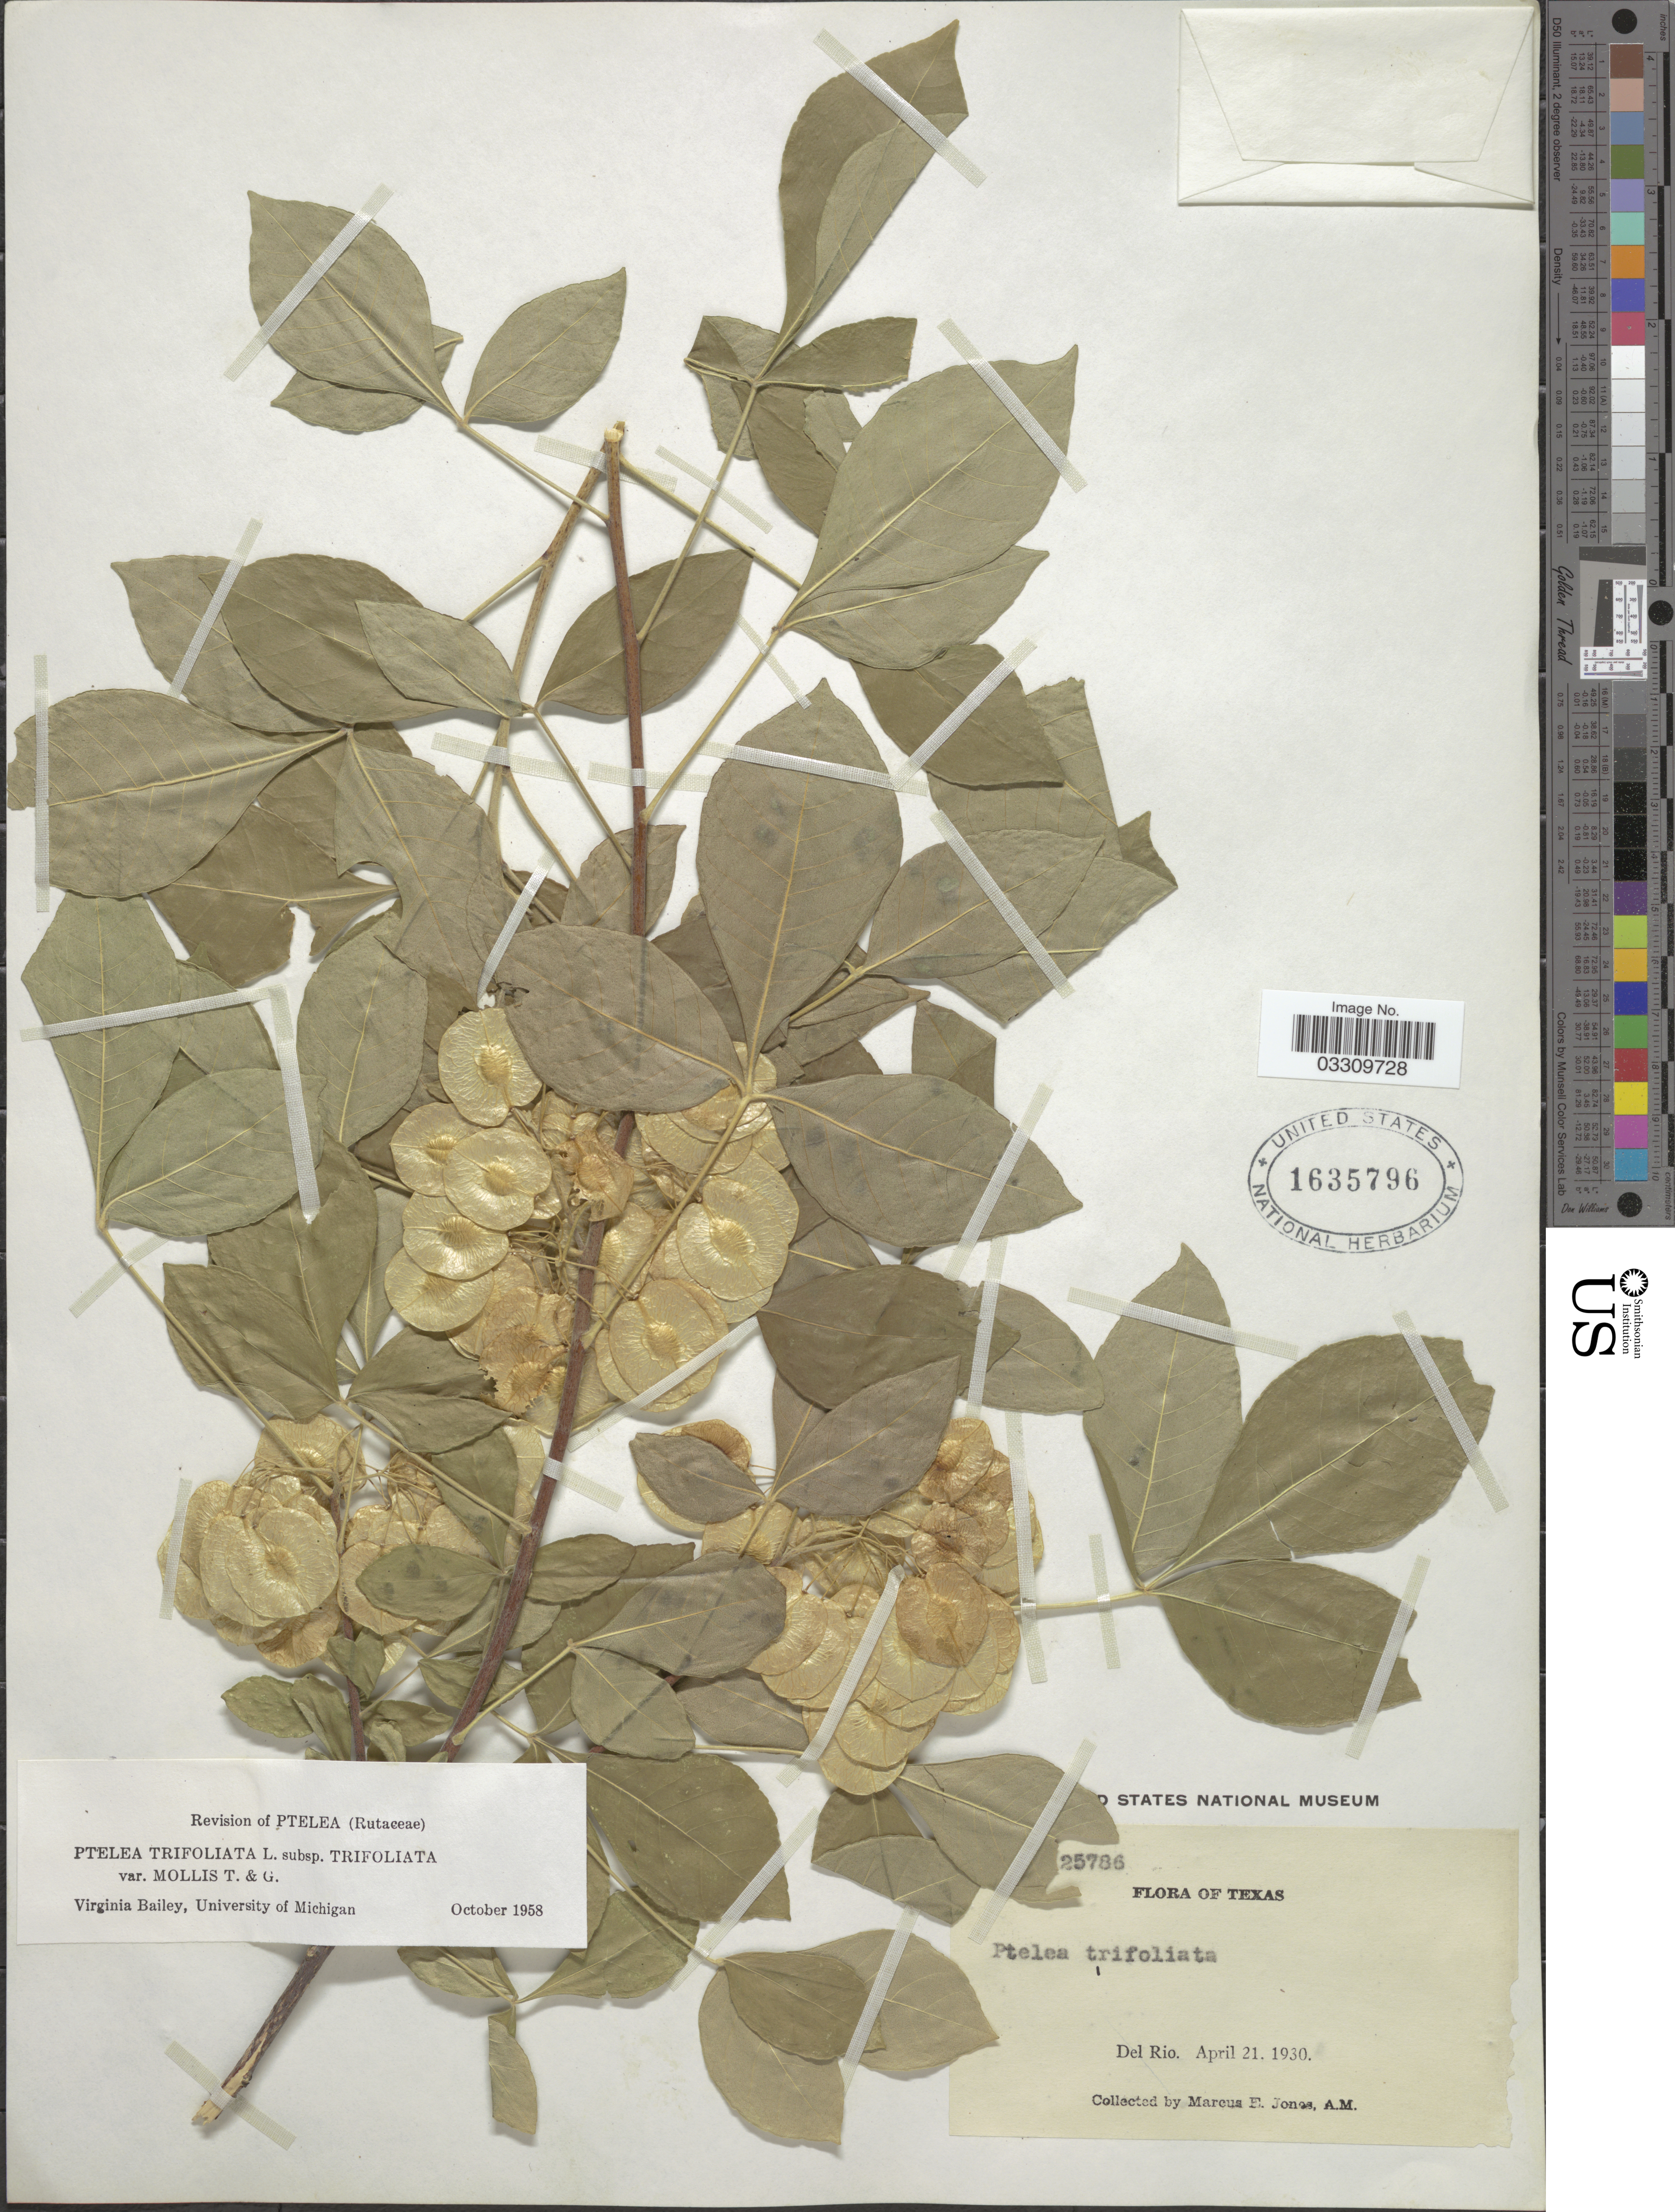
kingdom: Plantae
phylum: Tracheophyta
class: Magnoliopsida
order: Sapindales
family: Rutaceae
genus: Ptelea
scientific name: Ptelea trifoliata var. mollis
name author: Torr. & A. Gray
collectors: M. E. Jones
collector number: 25786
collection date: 1930-04-21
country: United States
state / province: Texas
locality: Del Rio.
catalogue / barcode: US 1635796